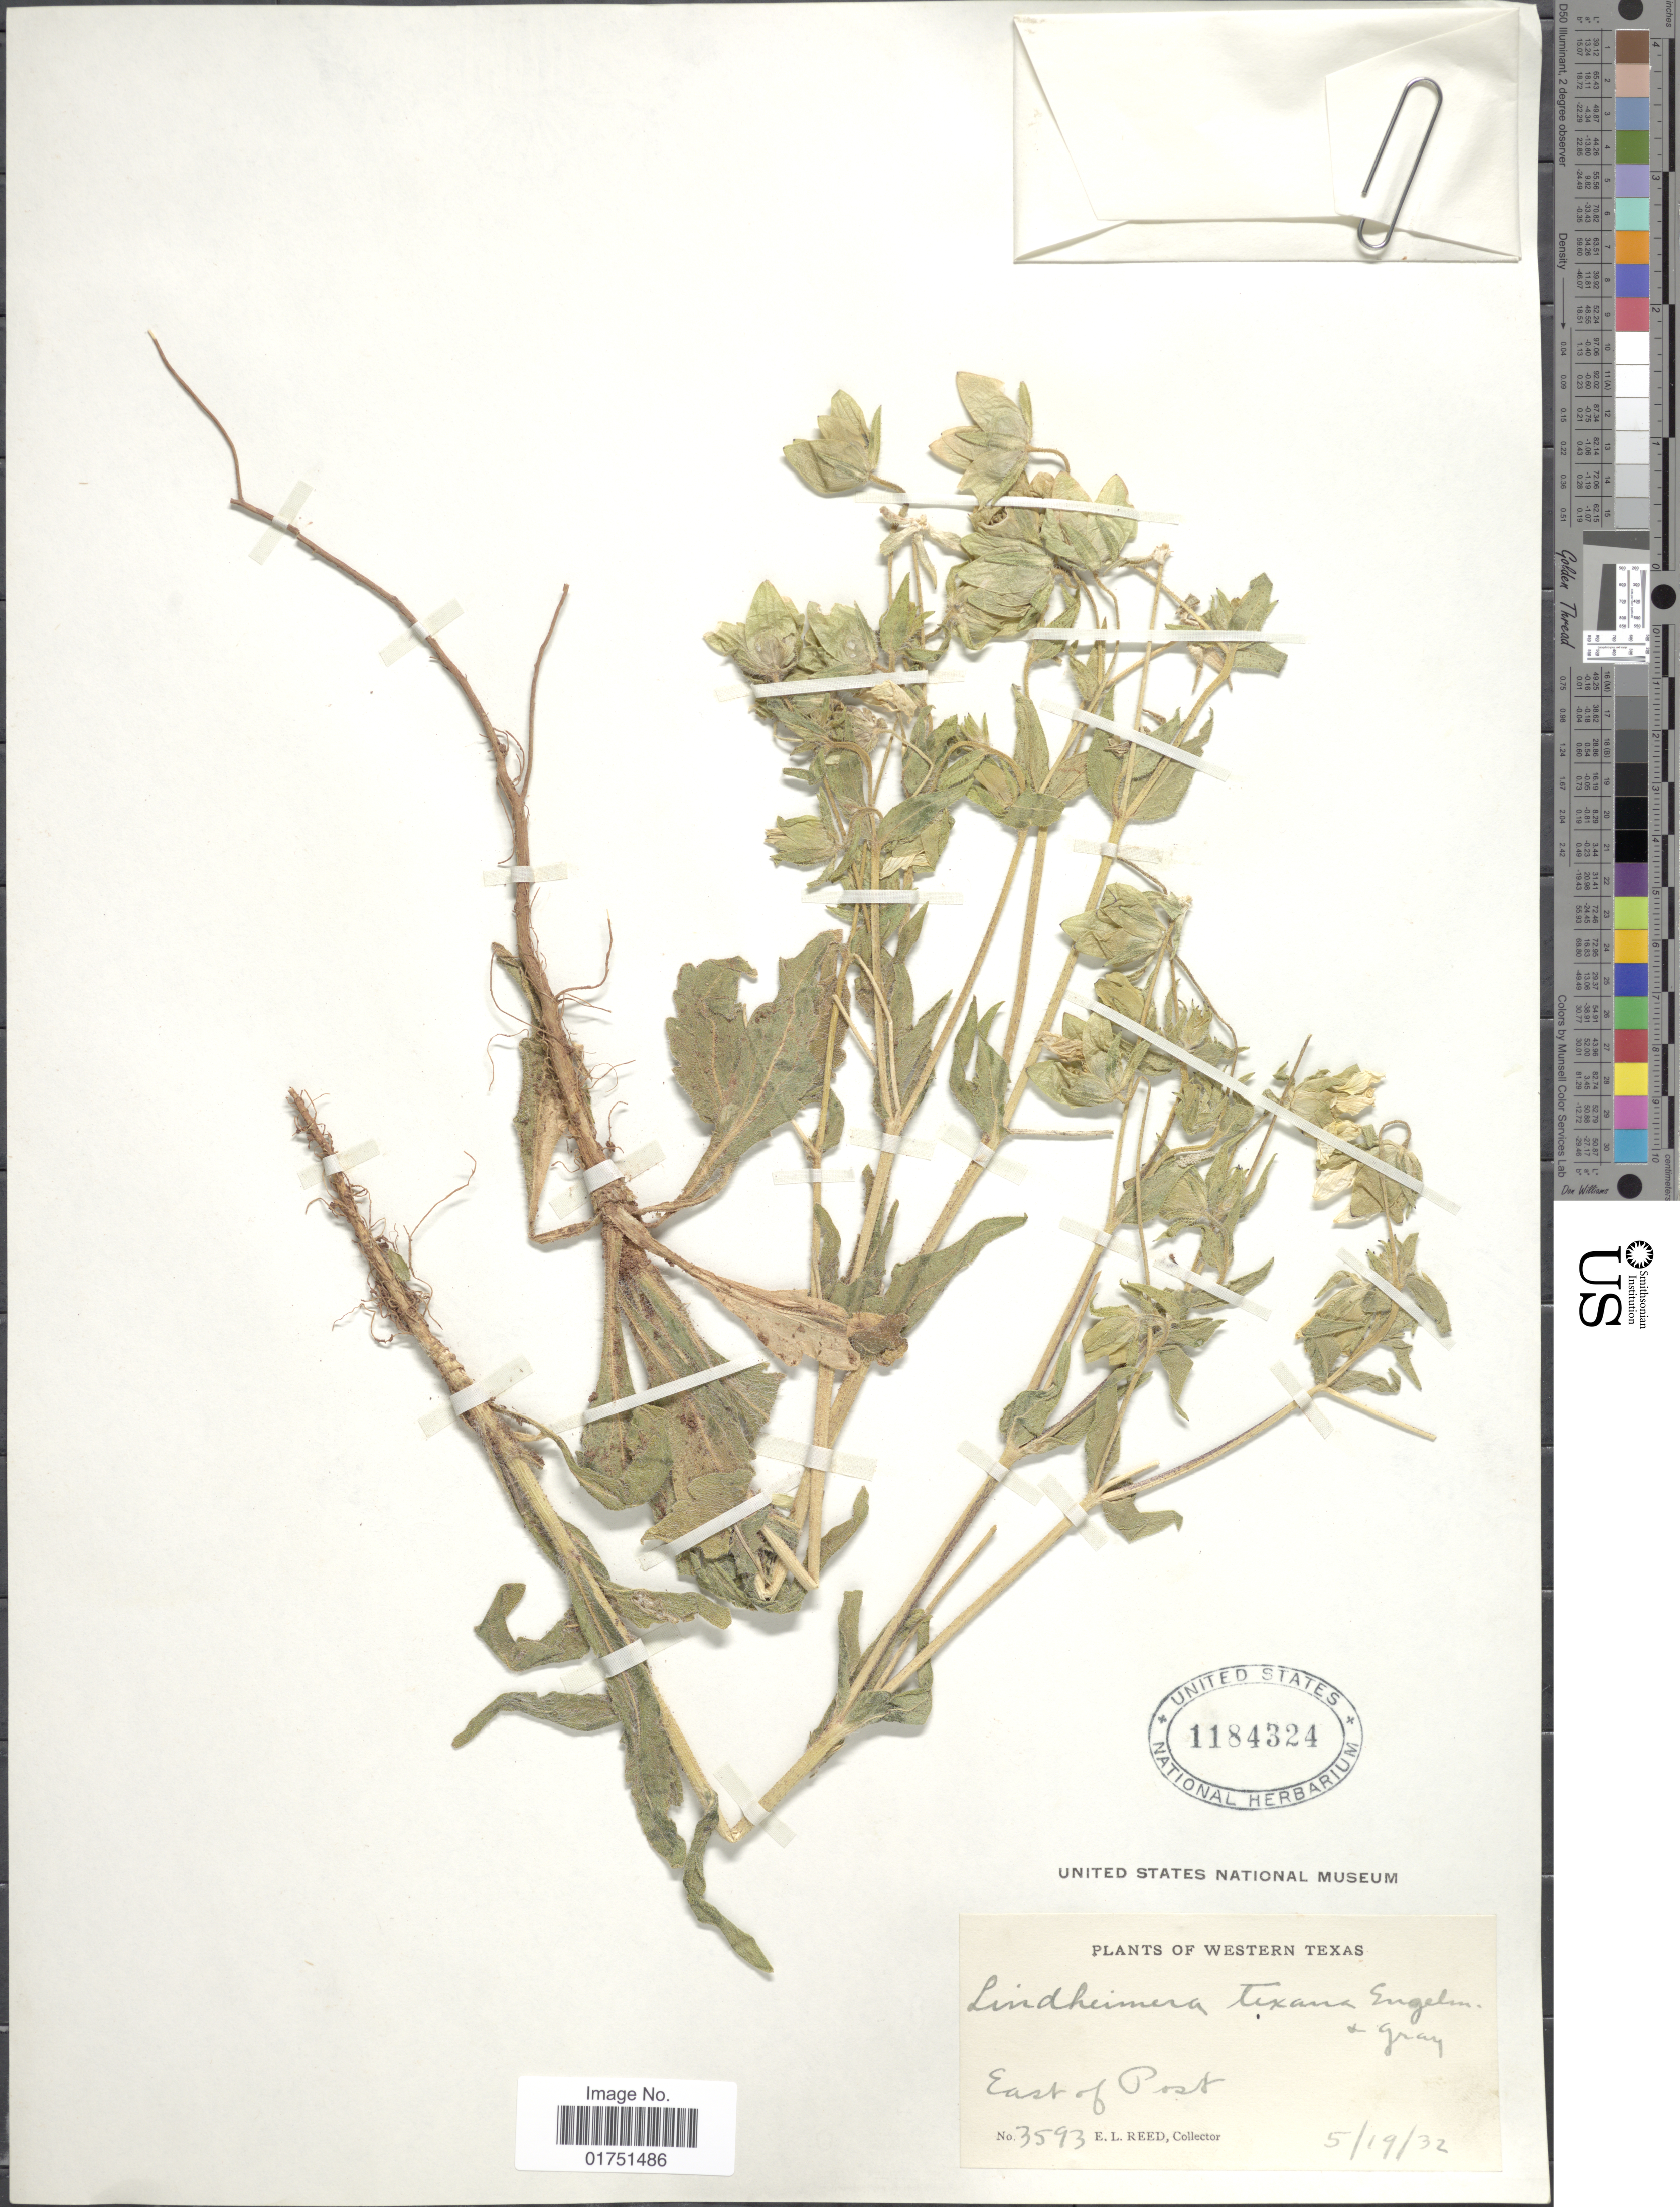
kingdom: Plantae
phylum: Tracheophyta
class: Magnoliopsida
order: Asterales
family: Asteraceae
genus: Lindheimera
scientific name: Lindheimera texana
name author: A. Gray & Engelm. in A. Gray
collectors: E. Reed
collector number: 3593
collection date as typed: Transcribed d/m/y: 19/5/32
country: United States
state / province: Texas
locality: Western Texas. East of Post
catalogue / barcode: US 1184324